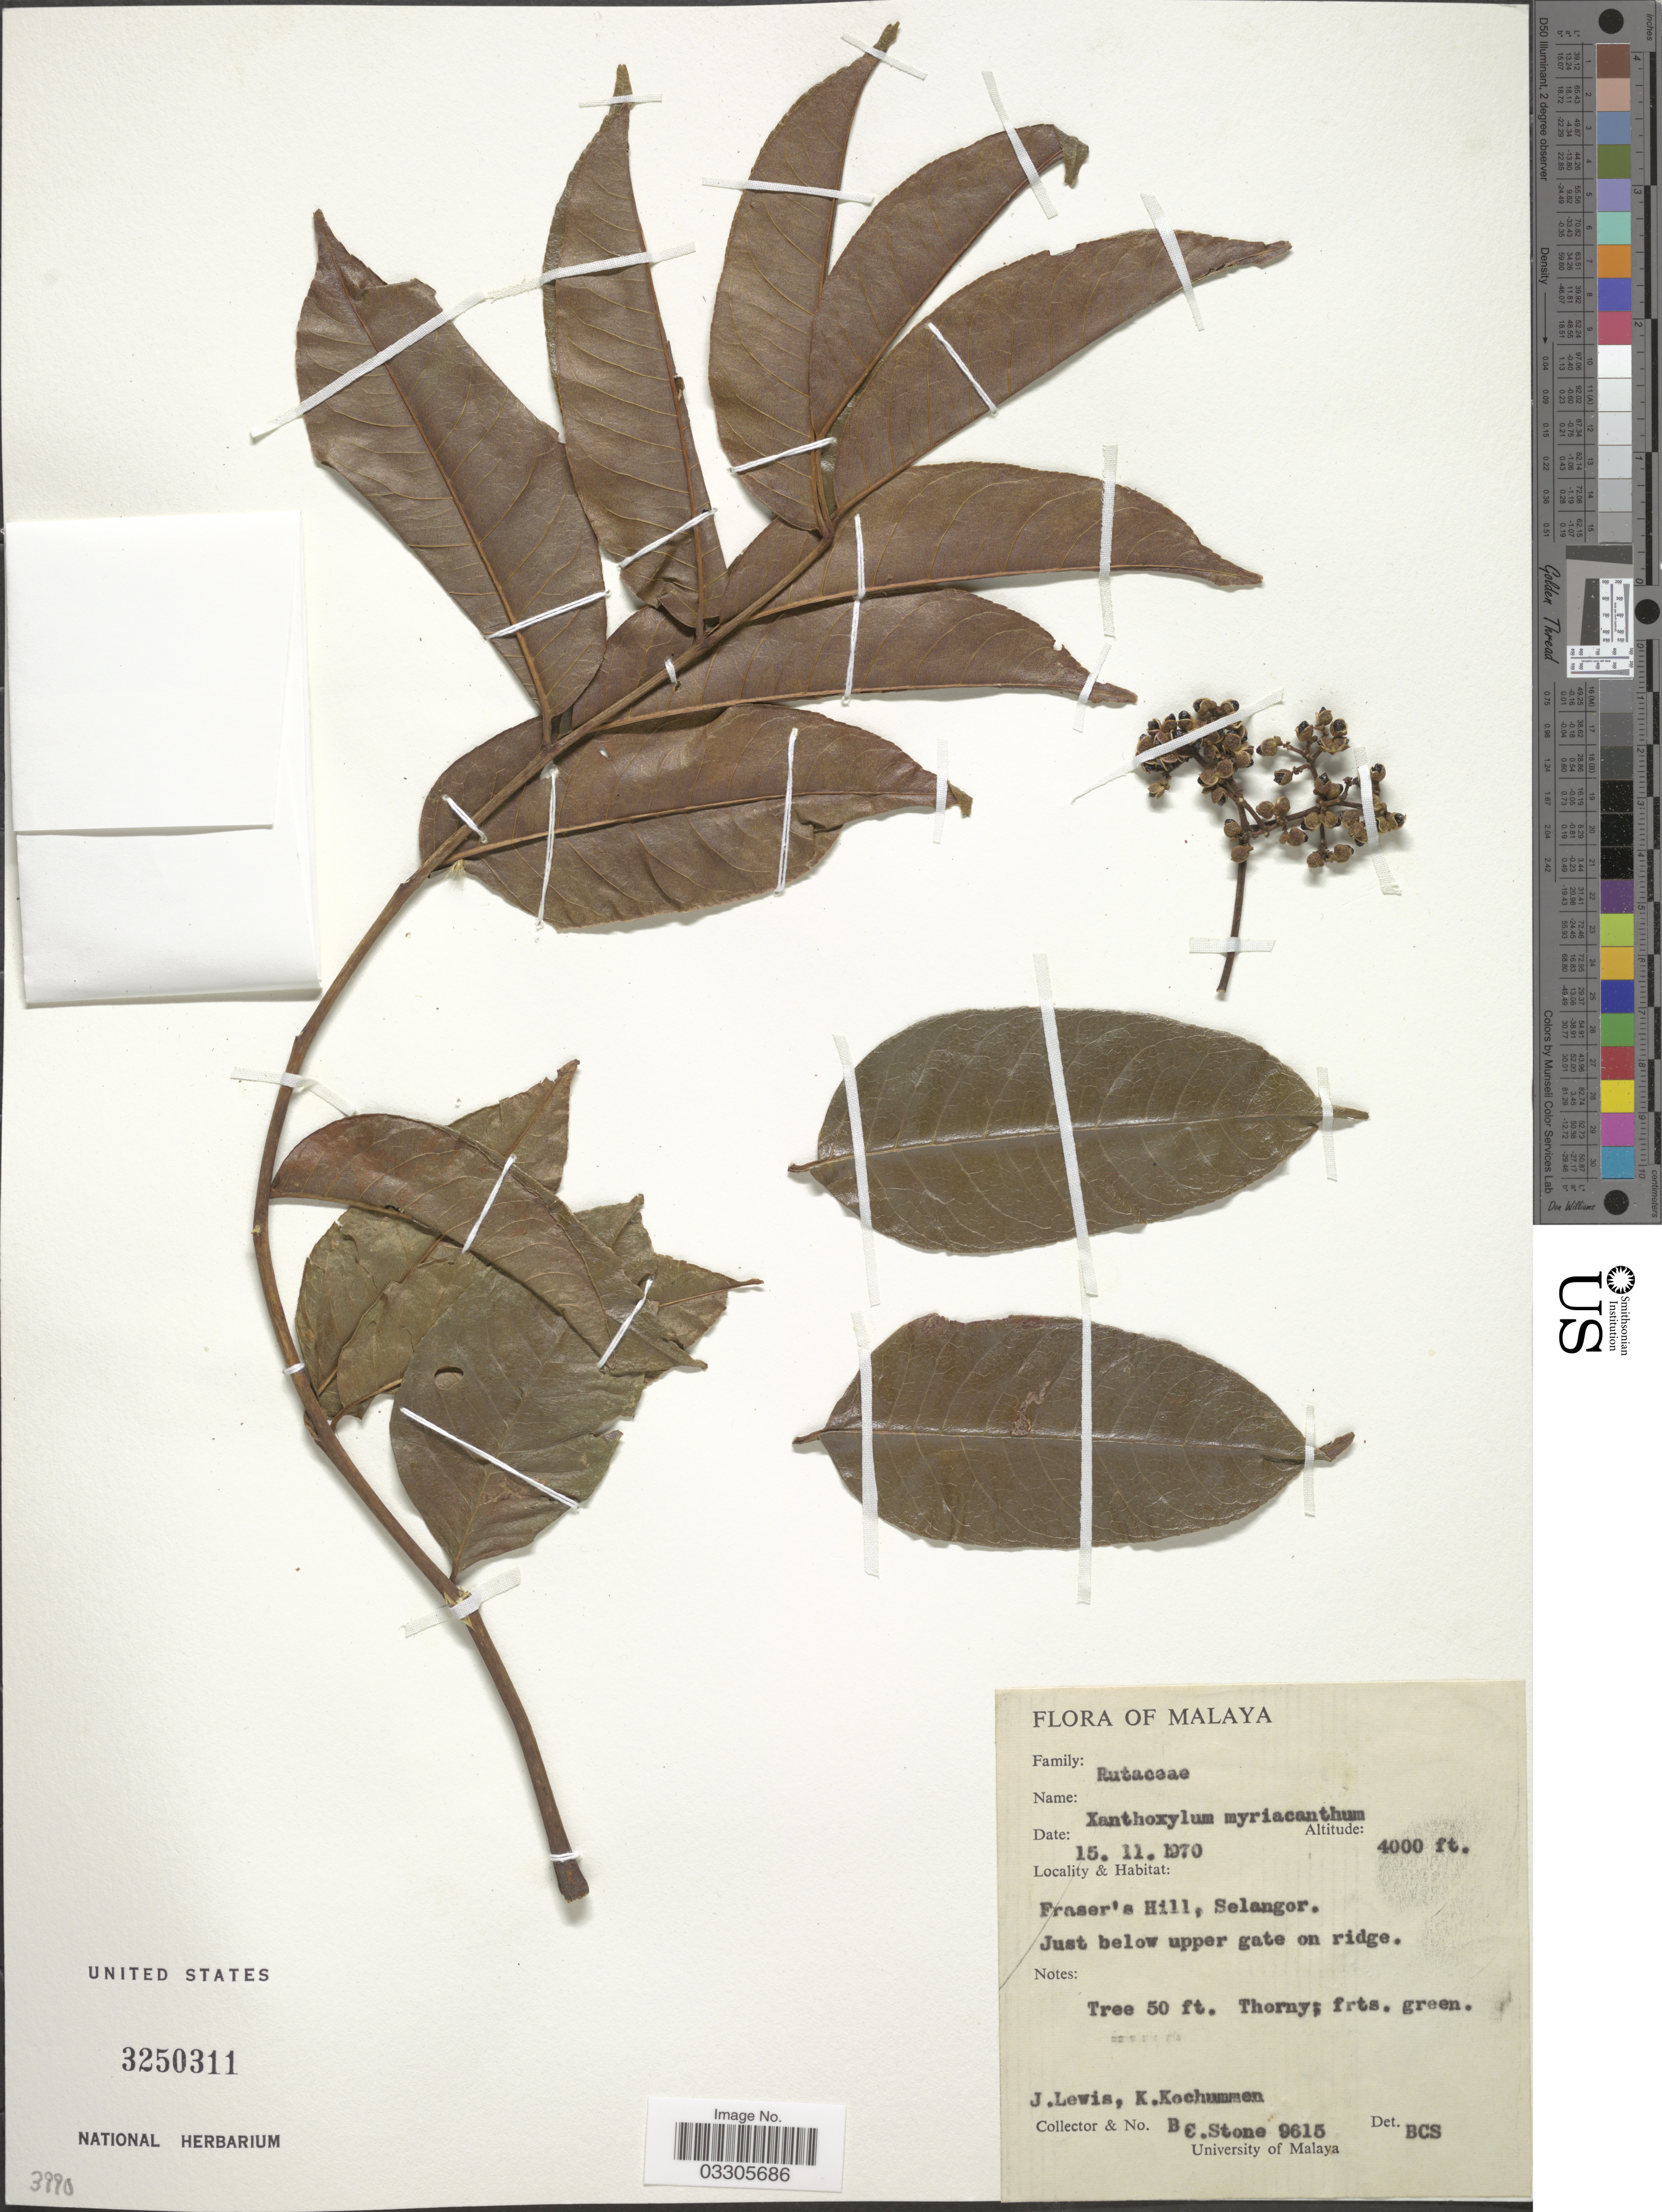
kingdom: Plantae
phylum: Tracheophyta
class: Magnoliopsida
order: Sapindales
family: Rutaceae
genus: Zanthoxylum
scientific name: Zanthoxylum myriacanthum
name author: Wall.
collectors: J. Lewis, K. Kochummen & B. C. Stone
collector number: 9615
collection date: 1970-11-15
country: Malaysia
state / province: Selangor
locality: Malaya, Fraser's Hill, Selangor.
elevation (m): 1219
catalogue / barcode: US 3250311